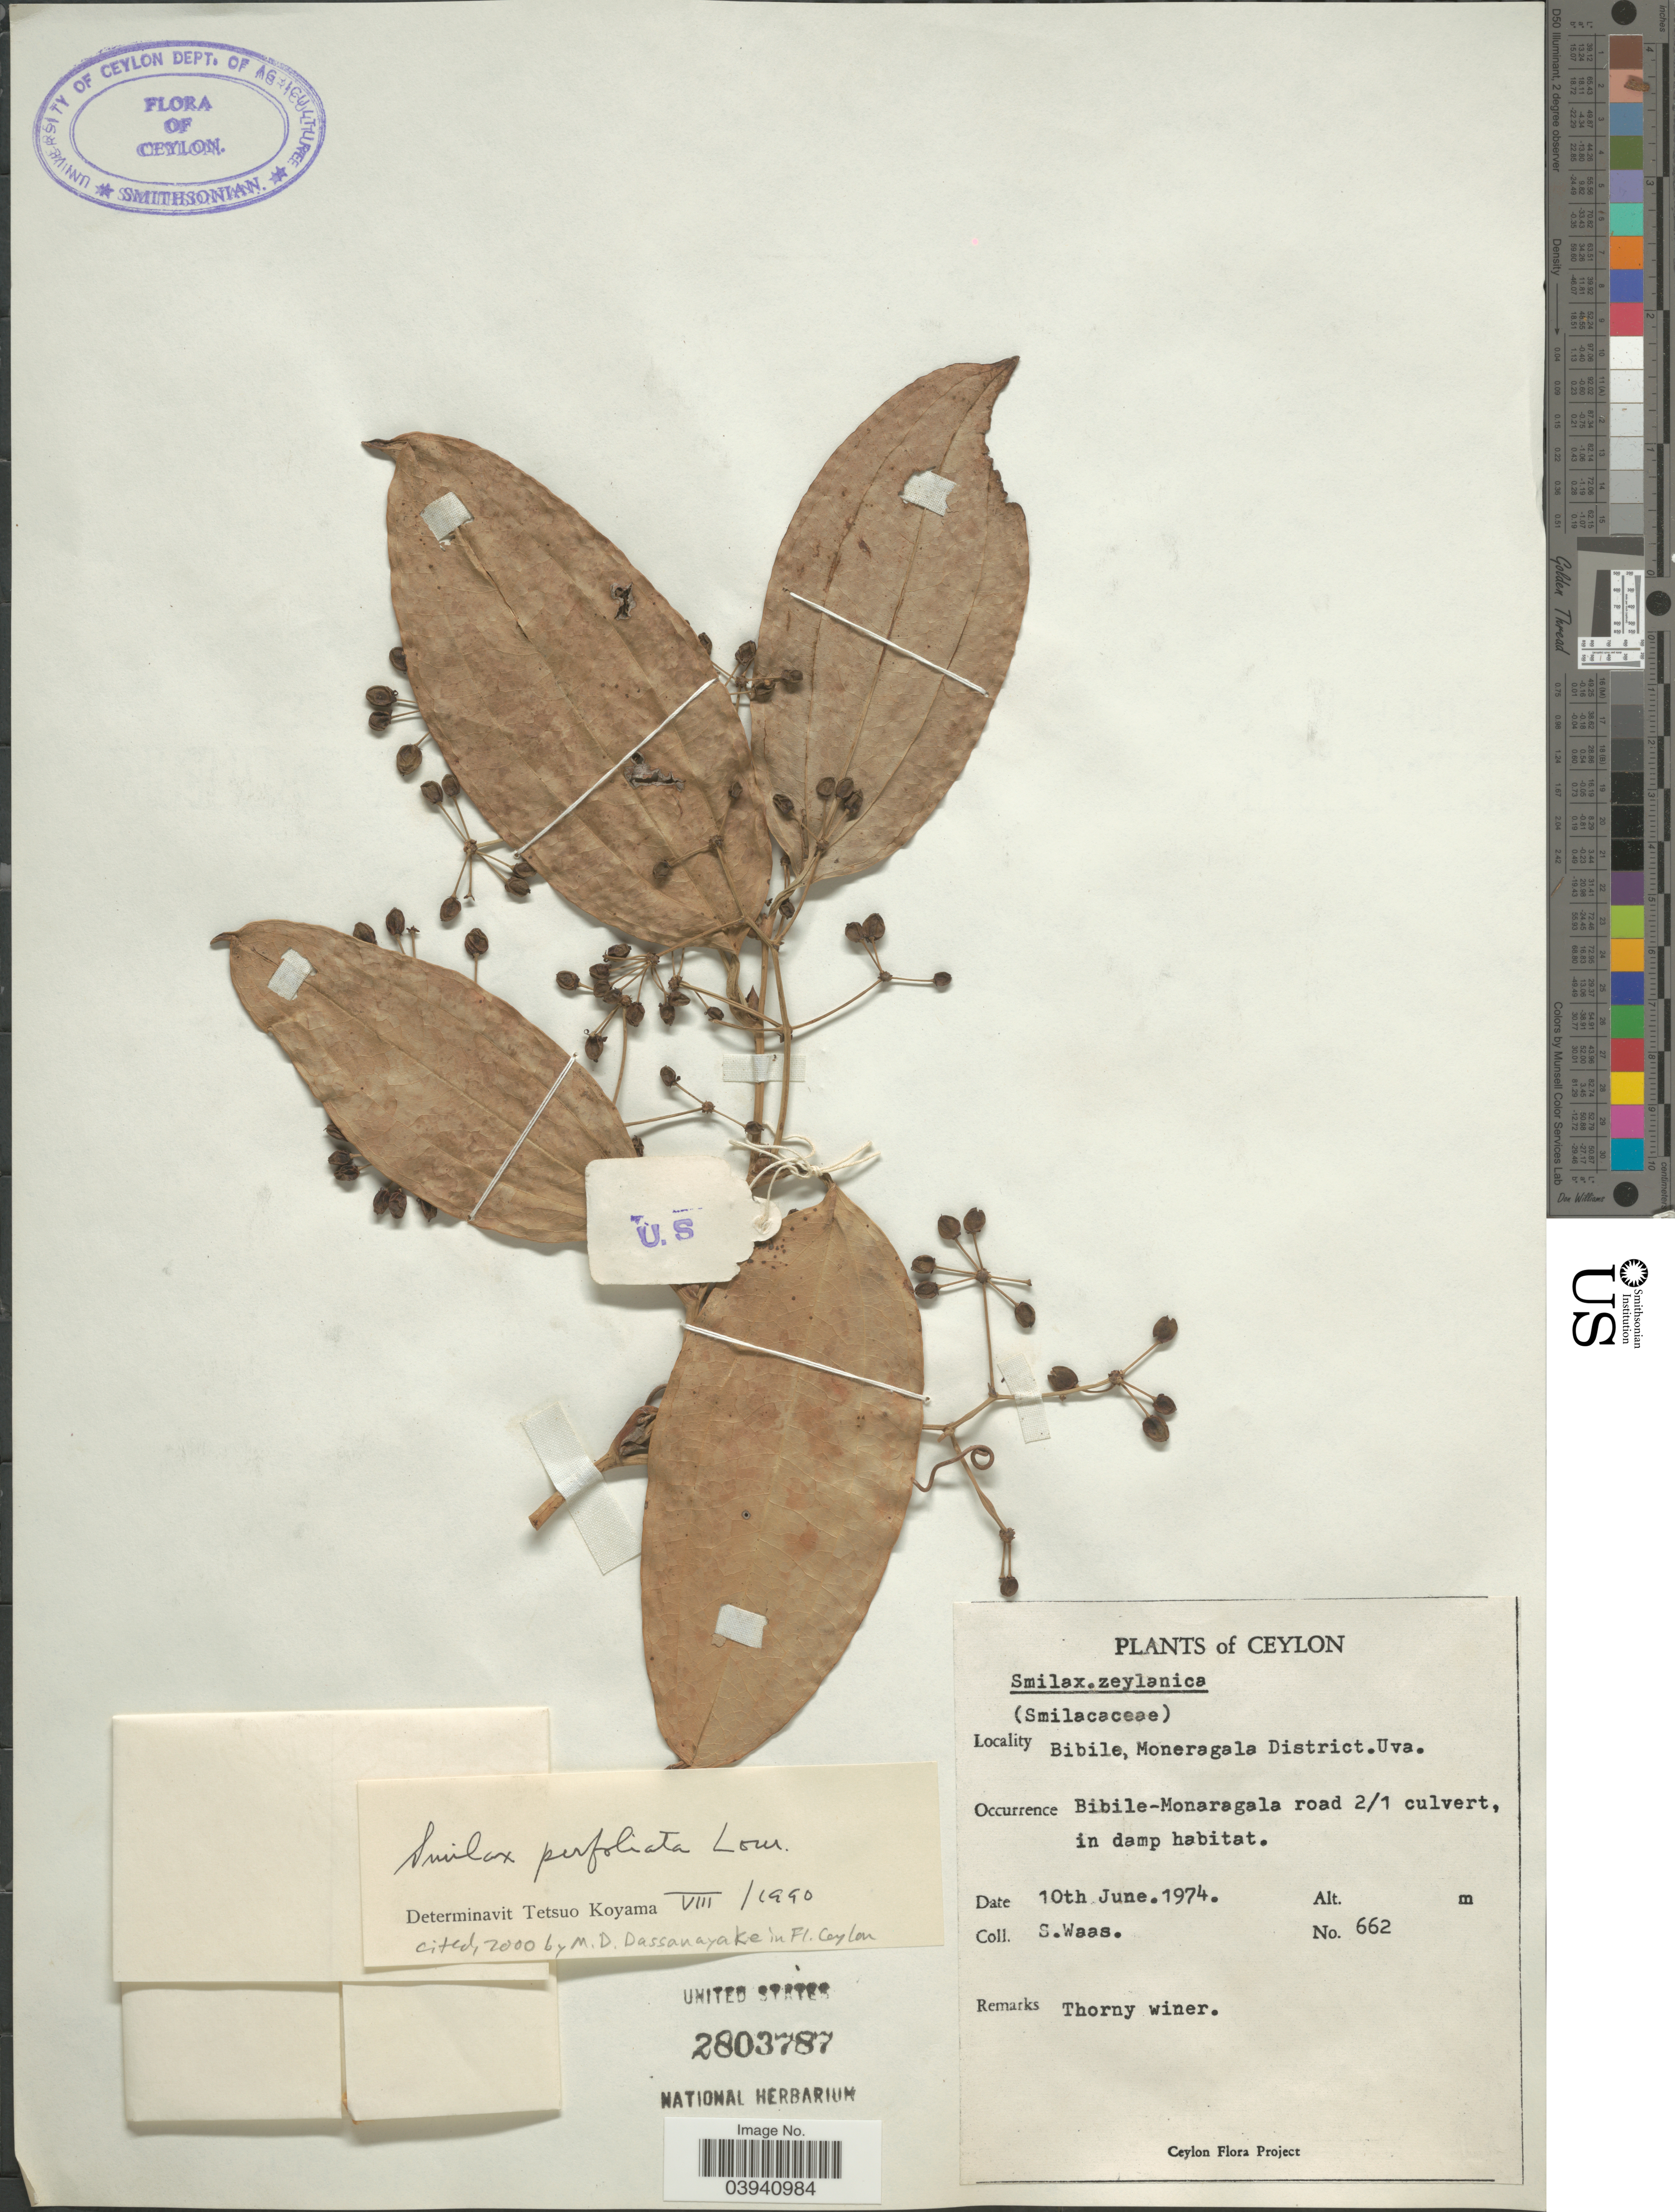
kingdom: Plantae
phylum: Tracheophyta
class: Liliopsida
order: Liliales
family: Smilacaceae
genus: Smilax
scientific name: Smilax perfoliata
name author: Lour.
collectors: S. Waas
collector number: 662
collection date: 1974-06-10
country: Sri Lanka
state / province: Uva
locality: Ceylon. Bibile, Moneragala District. Bibile-Monaragala road 2/1 culvert, in damp habitat.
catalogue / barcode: US 2803787